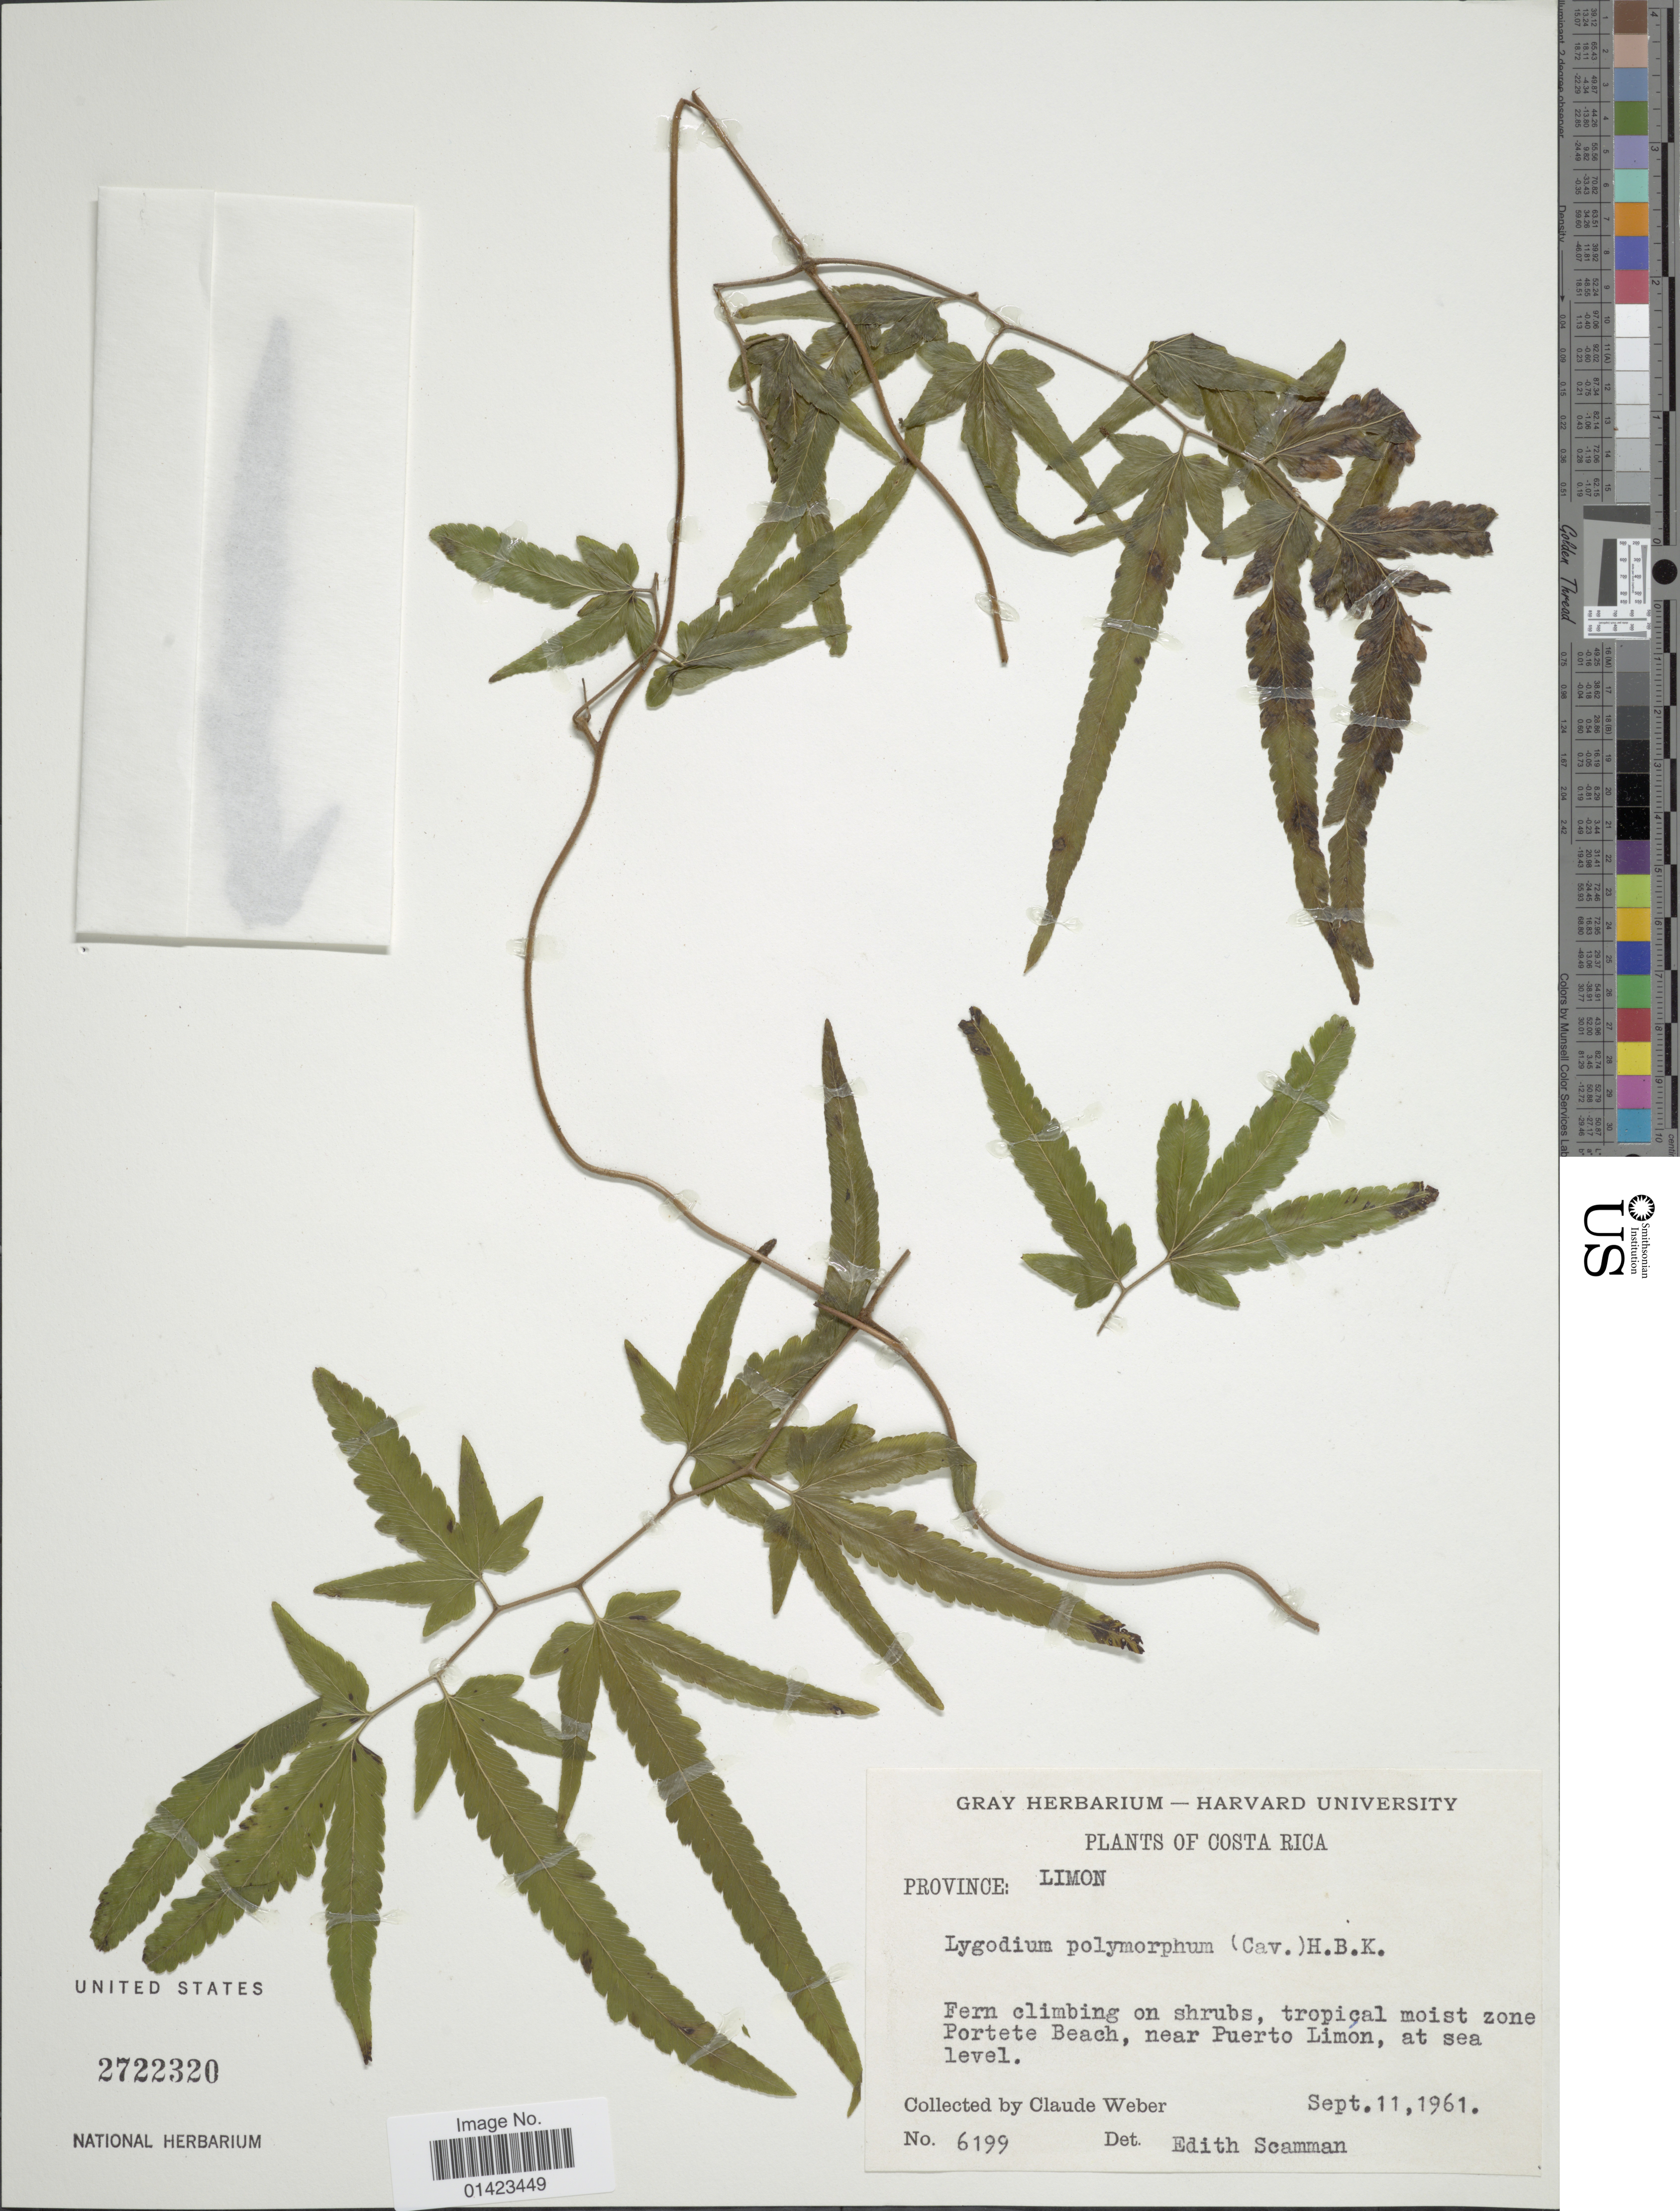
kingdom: Plantae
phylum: Tracheophyta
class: Polypodiopsida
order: Schizaeales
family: Lygodiaceae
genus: Lygodium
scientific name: Lygodium venustum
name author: Sw.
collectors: C. M. Weber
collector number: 6199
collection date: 1961-09-11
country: Costa Rica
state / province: Limón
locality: Province Limo, tropical moist zone Portete Beach, near Puerto Limon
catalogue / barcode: US 2722320